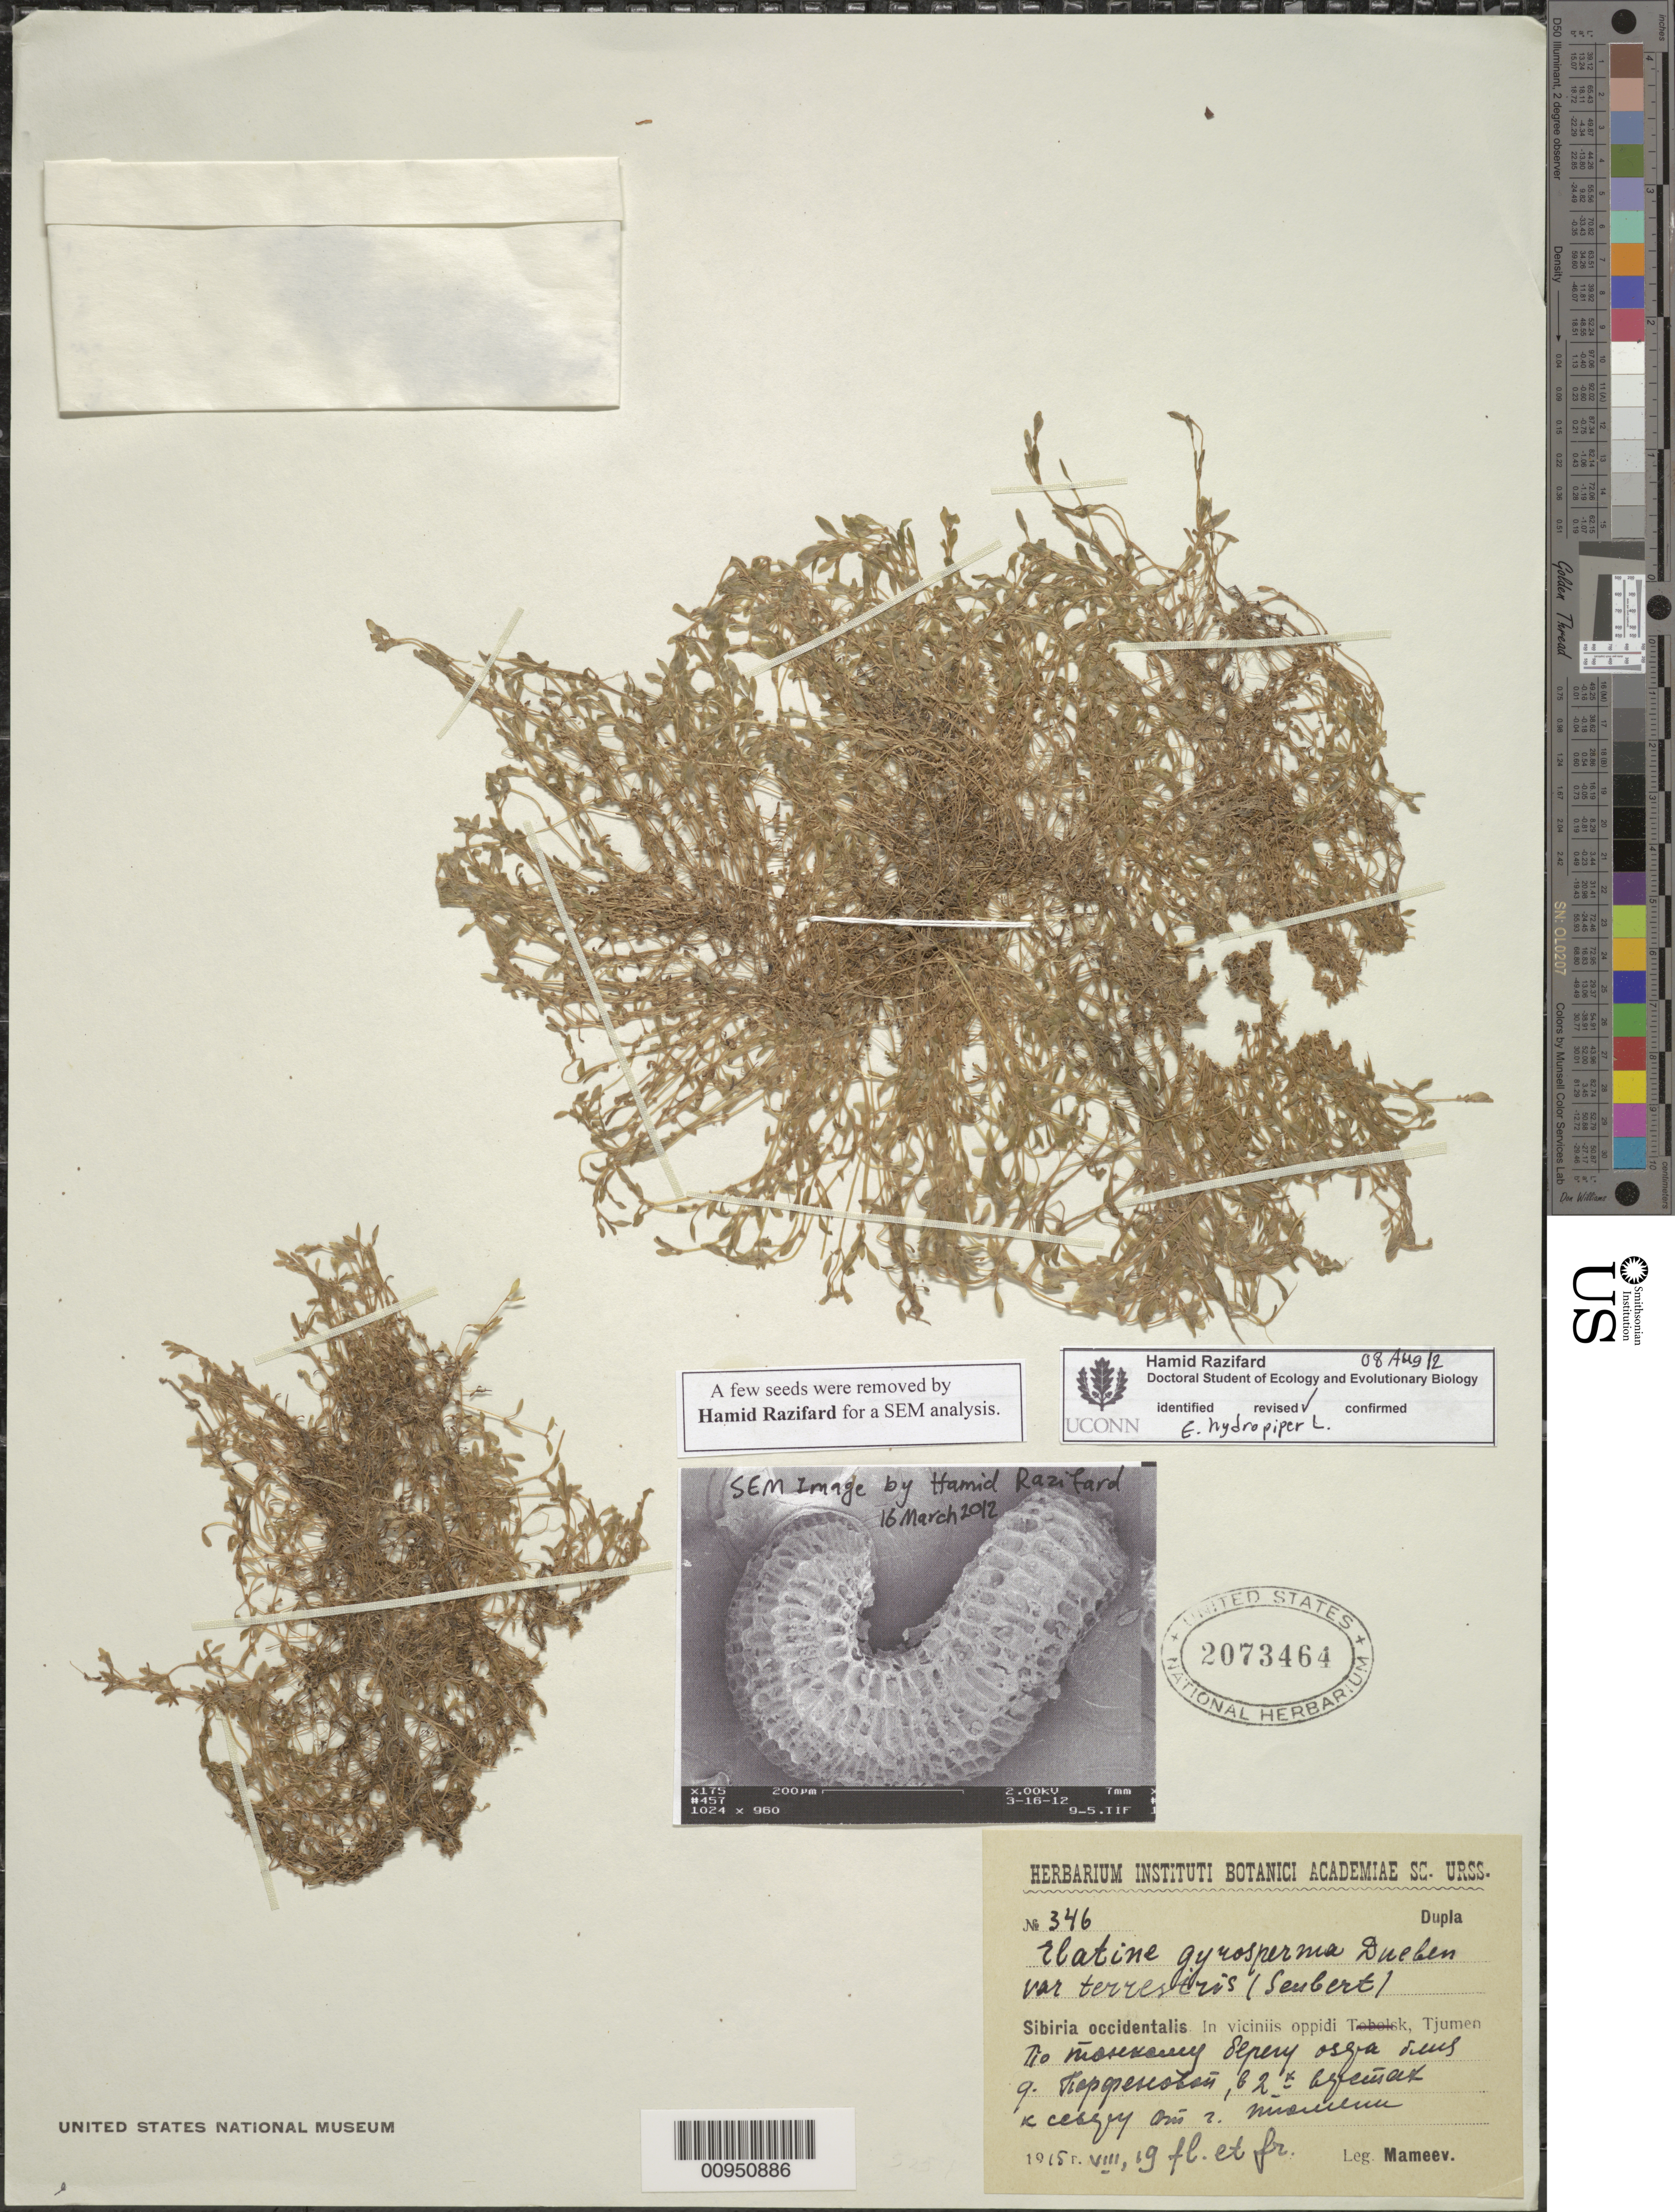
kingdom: Plantae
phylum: Tracheophyta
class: Magnoliopsida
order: Malpighiales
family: Elatinaceae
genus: Elatine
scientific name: Elatine hydropiper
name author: L.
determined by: Razifard, Hamid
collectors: S. Mameev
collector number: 346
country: Russian Federation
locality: Siberia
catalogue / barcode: US 2073464